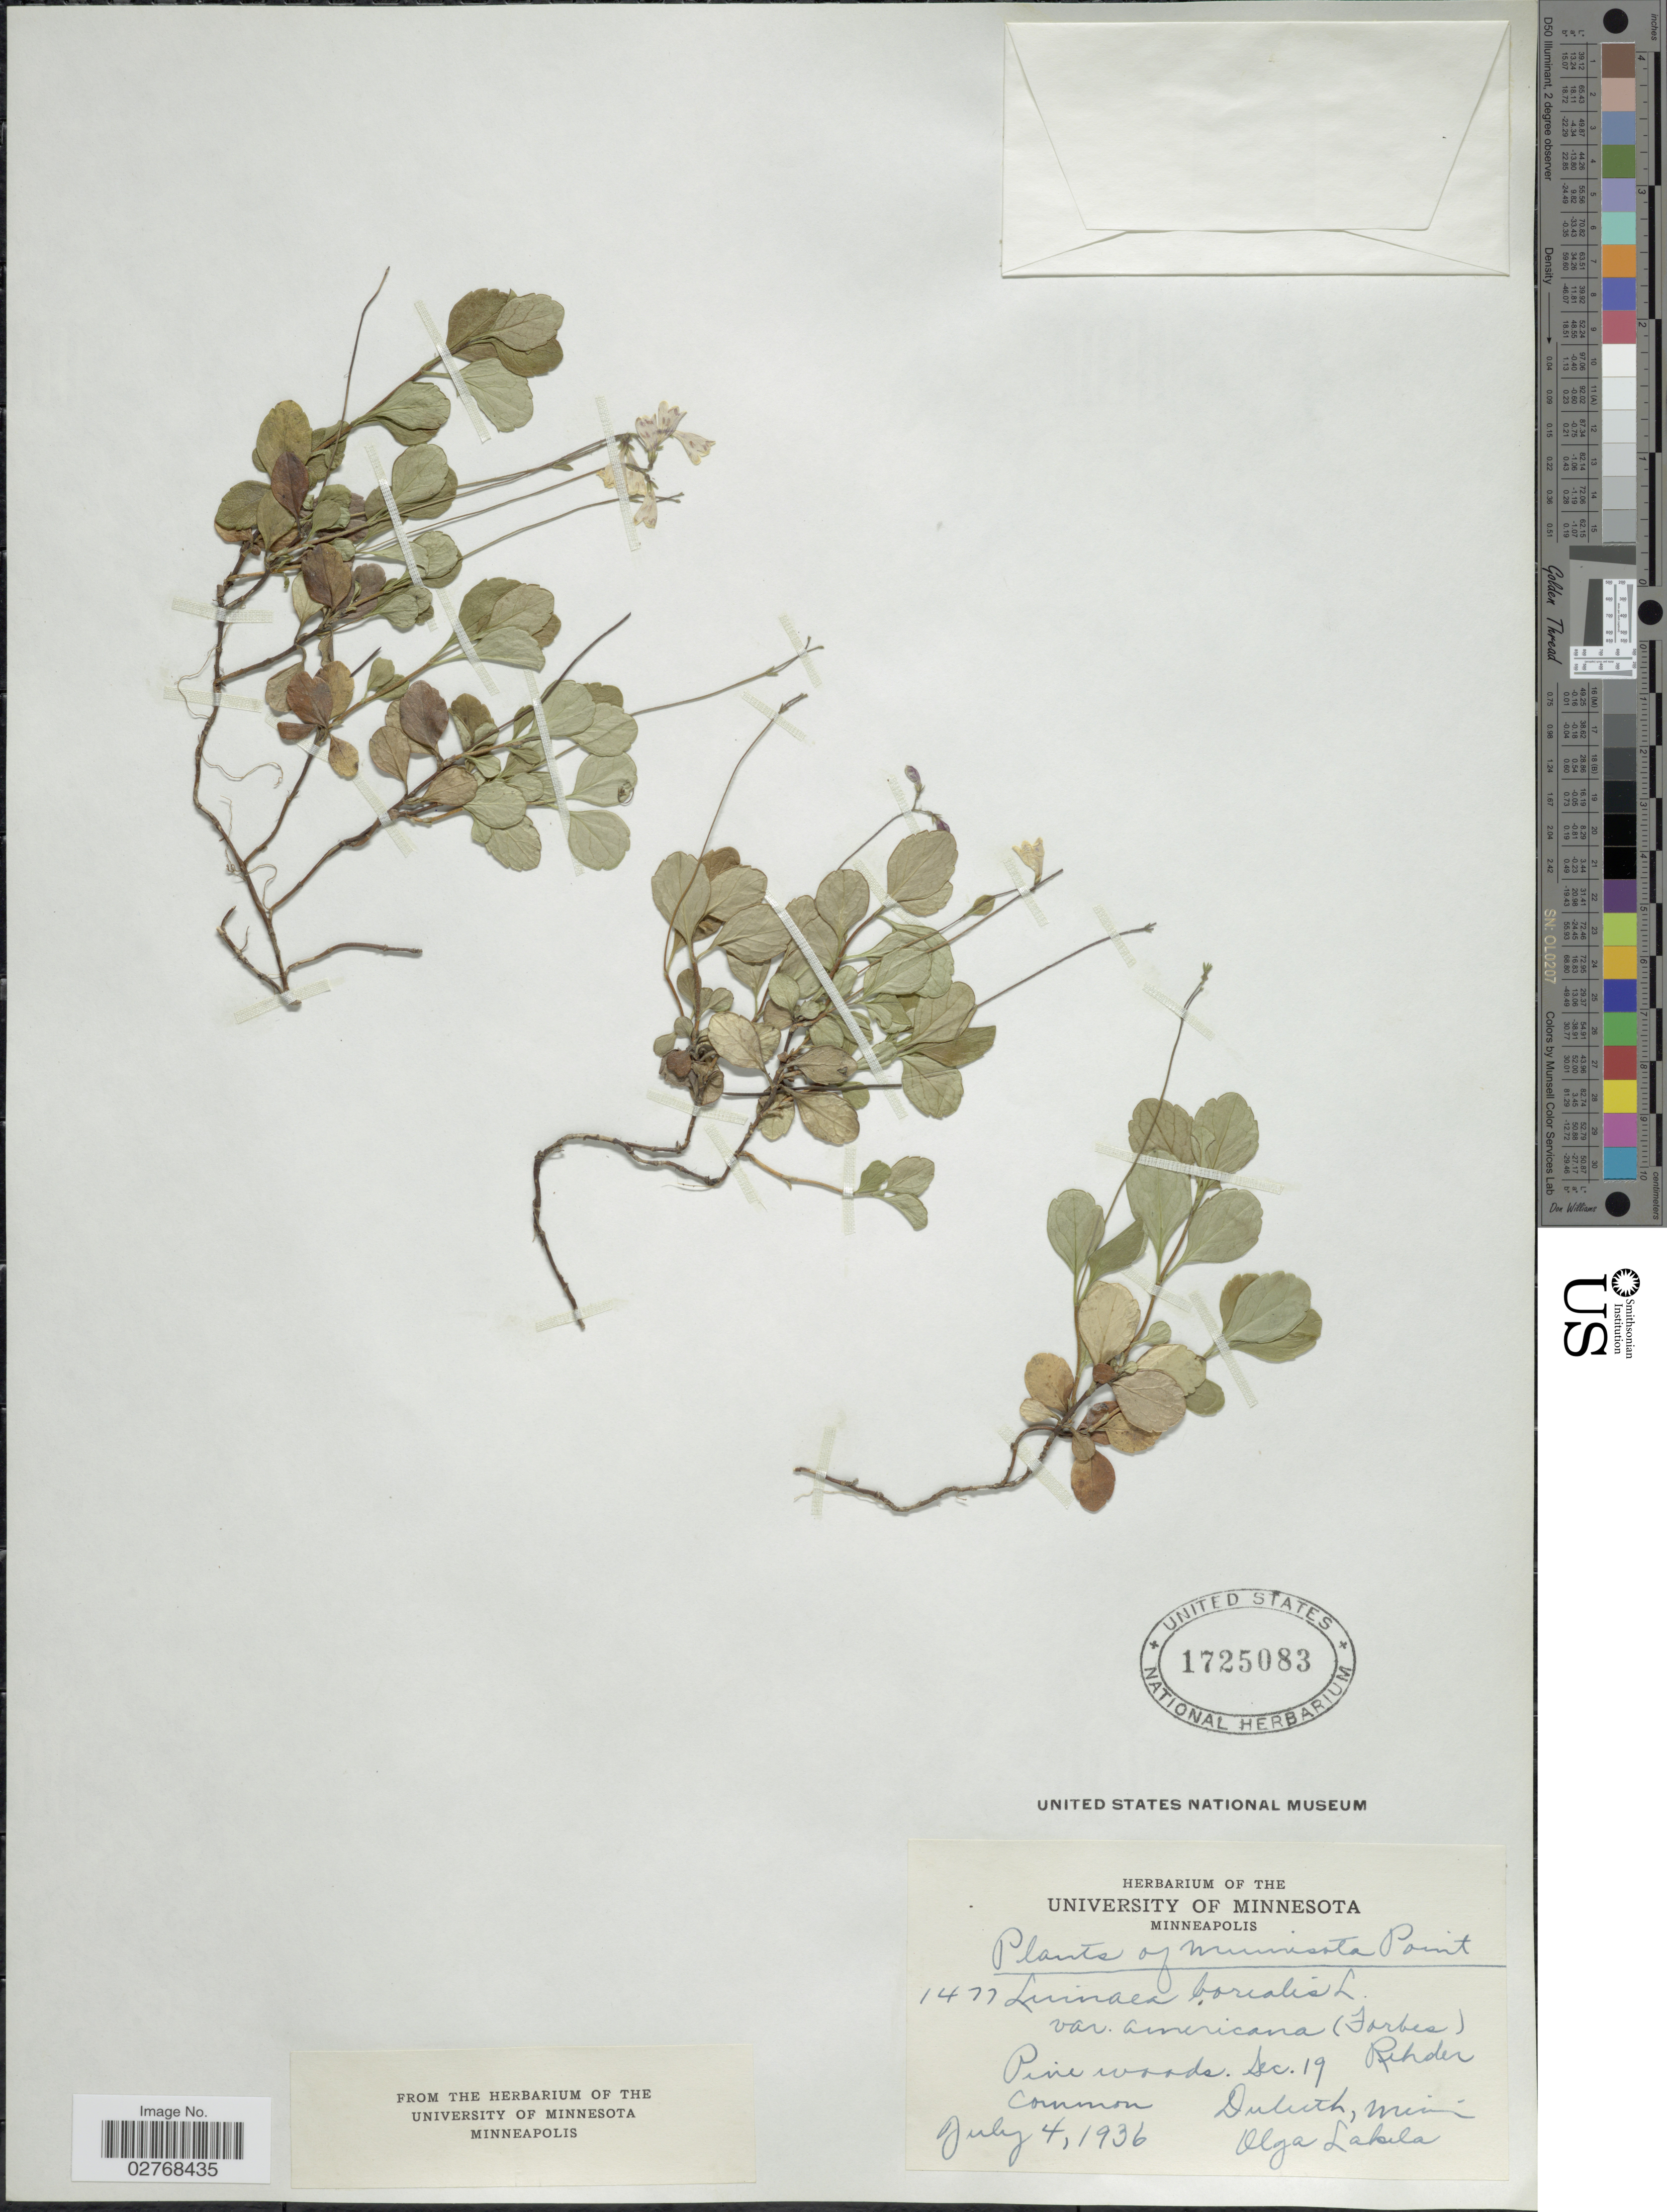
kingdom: Plantae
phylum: Tracheophyta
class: Magnoliopsida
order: Dipsacales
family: Caprifoliaceae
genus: Linnaea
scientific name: Linnaea borealis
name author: L.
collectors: O. K. Lakela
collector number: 1477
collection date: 1936-07-04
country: United States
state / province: Minnesota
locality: Pine woods. Sec. 19. Duluth.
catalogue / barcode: US 1725083